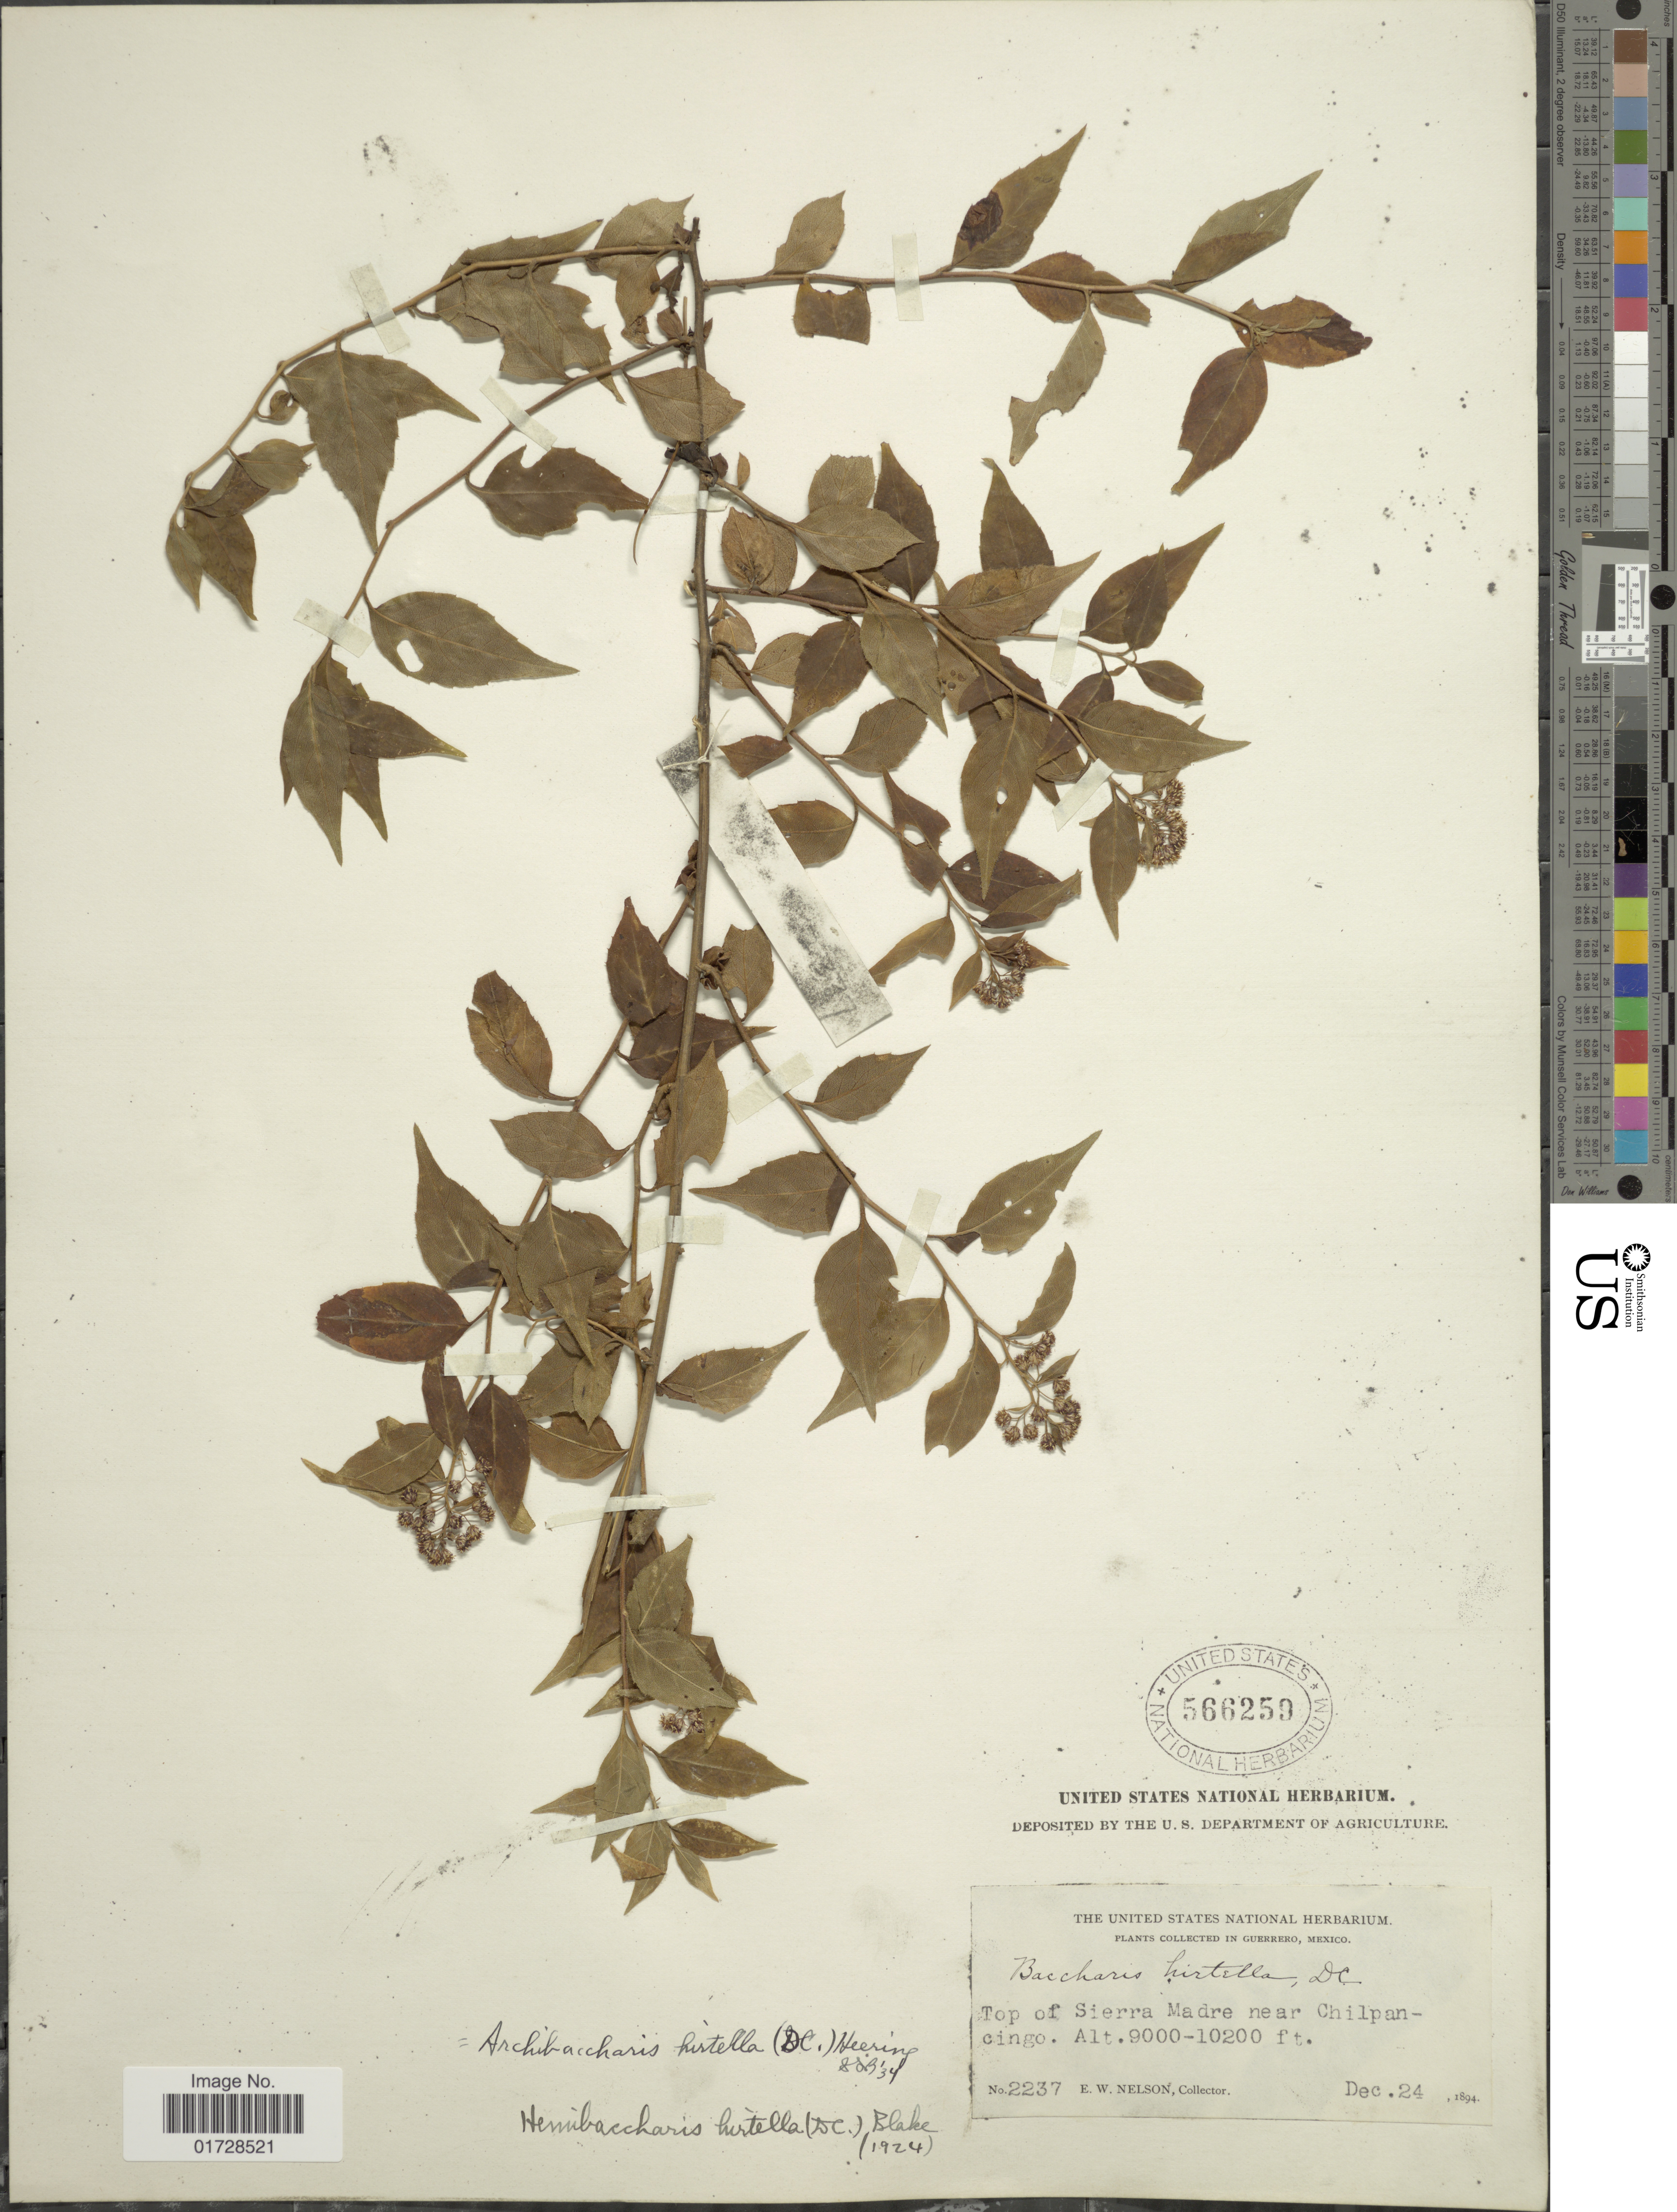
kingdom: Plantae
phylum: Tracheophyta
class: Magnoliopsida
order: Asterales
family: Asteraceae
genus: Archibaccharis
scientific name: Archibaccharis hirtella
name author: (DC.) Heering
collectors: E. W. Nelson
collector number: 2237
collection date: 1894-12-24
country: Mexico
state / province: Guerrero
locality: Top of Sierra Madre near Chilpancingo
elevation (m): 2743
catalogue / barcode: US 566259